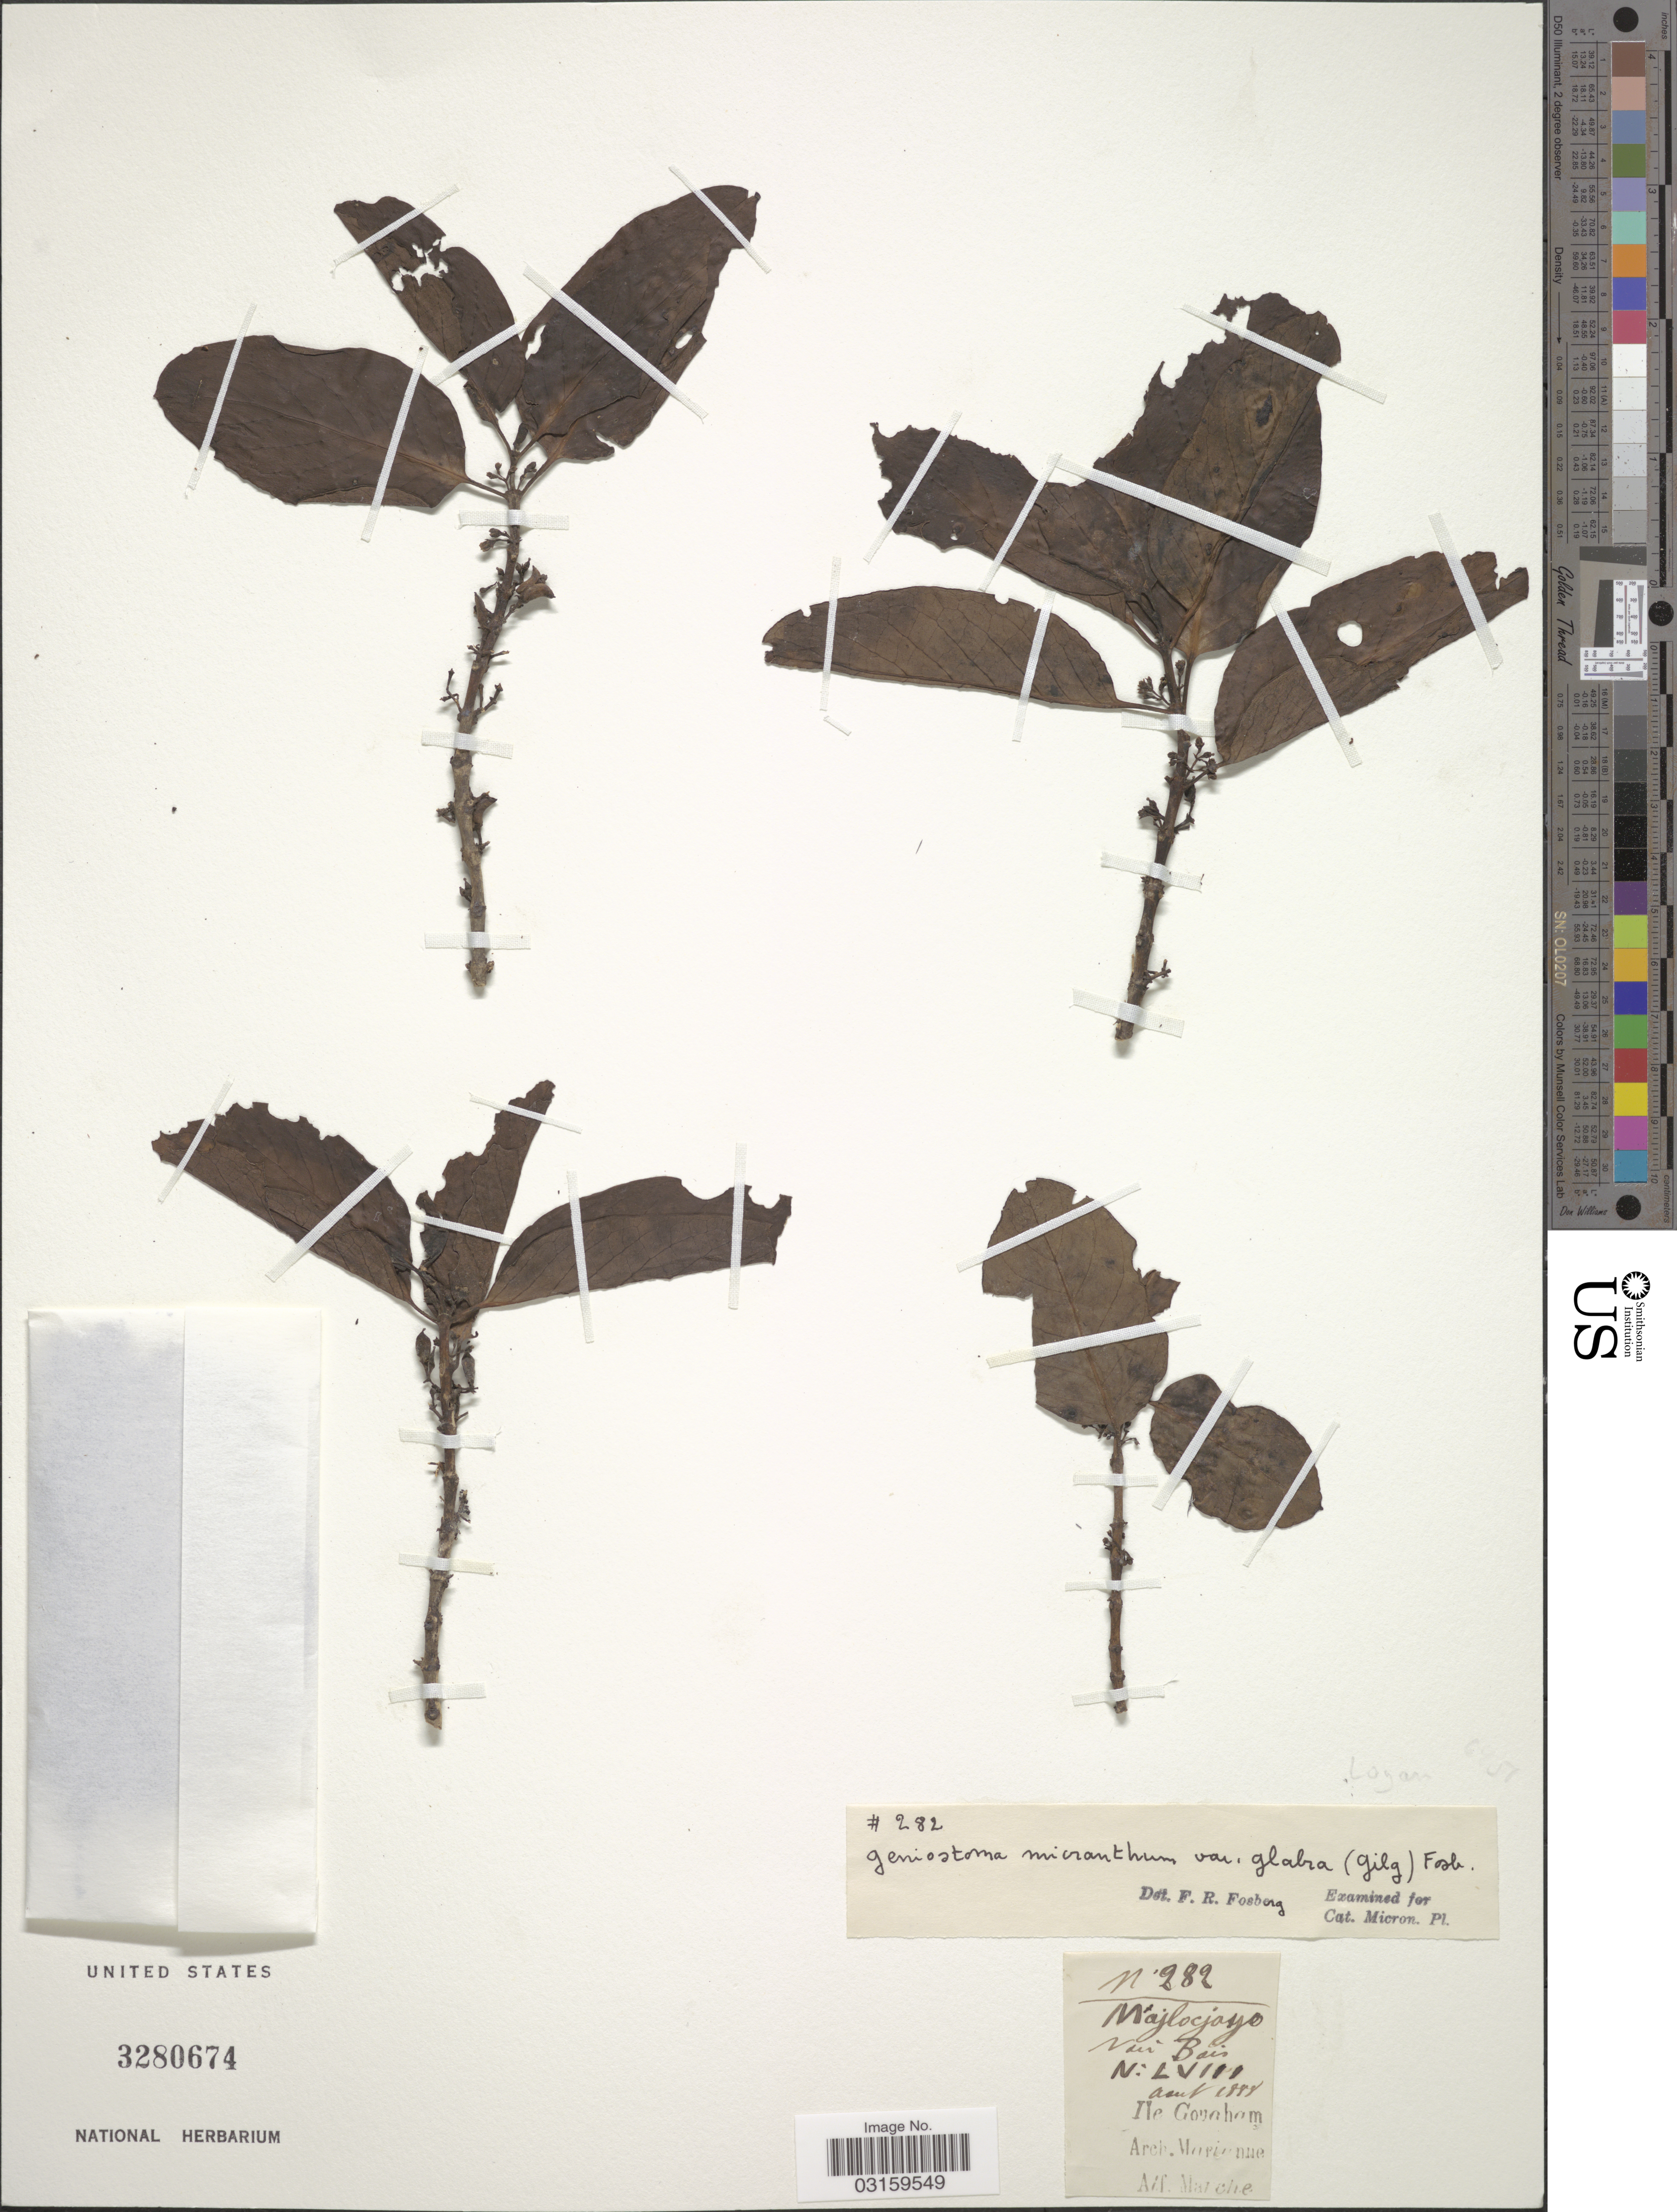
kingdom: Plantae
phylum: Tracheophyta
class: Magnoliopsida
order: Gentianales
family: Loganiaceae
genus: Geniostoma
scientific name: Geniostoma rupestre var. glaberrimum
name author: J.R. Forst. & G. Forst.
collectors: A. Marche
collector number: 282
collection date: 1888-08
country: Guam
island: Guam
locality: Majlocjayo. Nair [interpreted] Bois. Ile Gouaham. Arch. Marianne.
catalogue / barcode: US 3280674